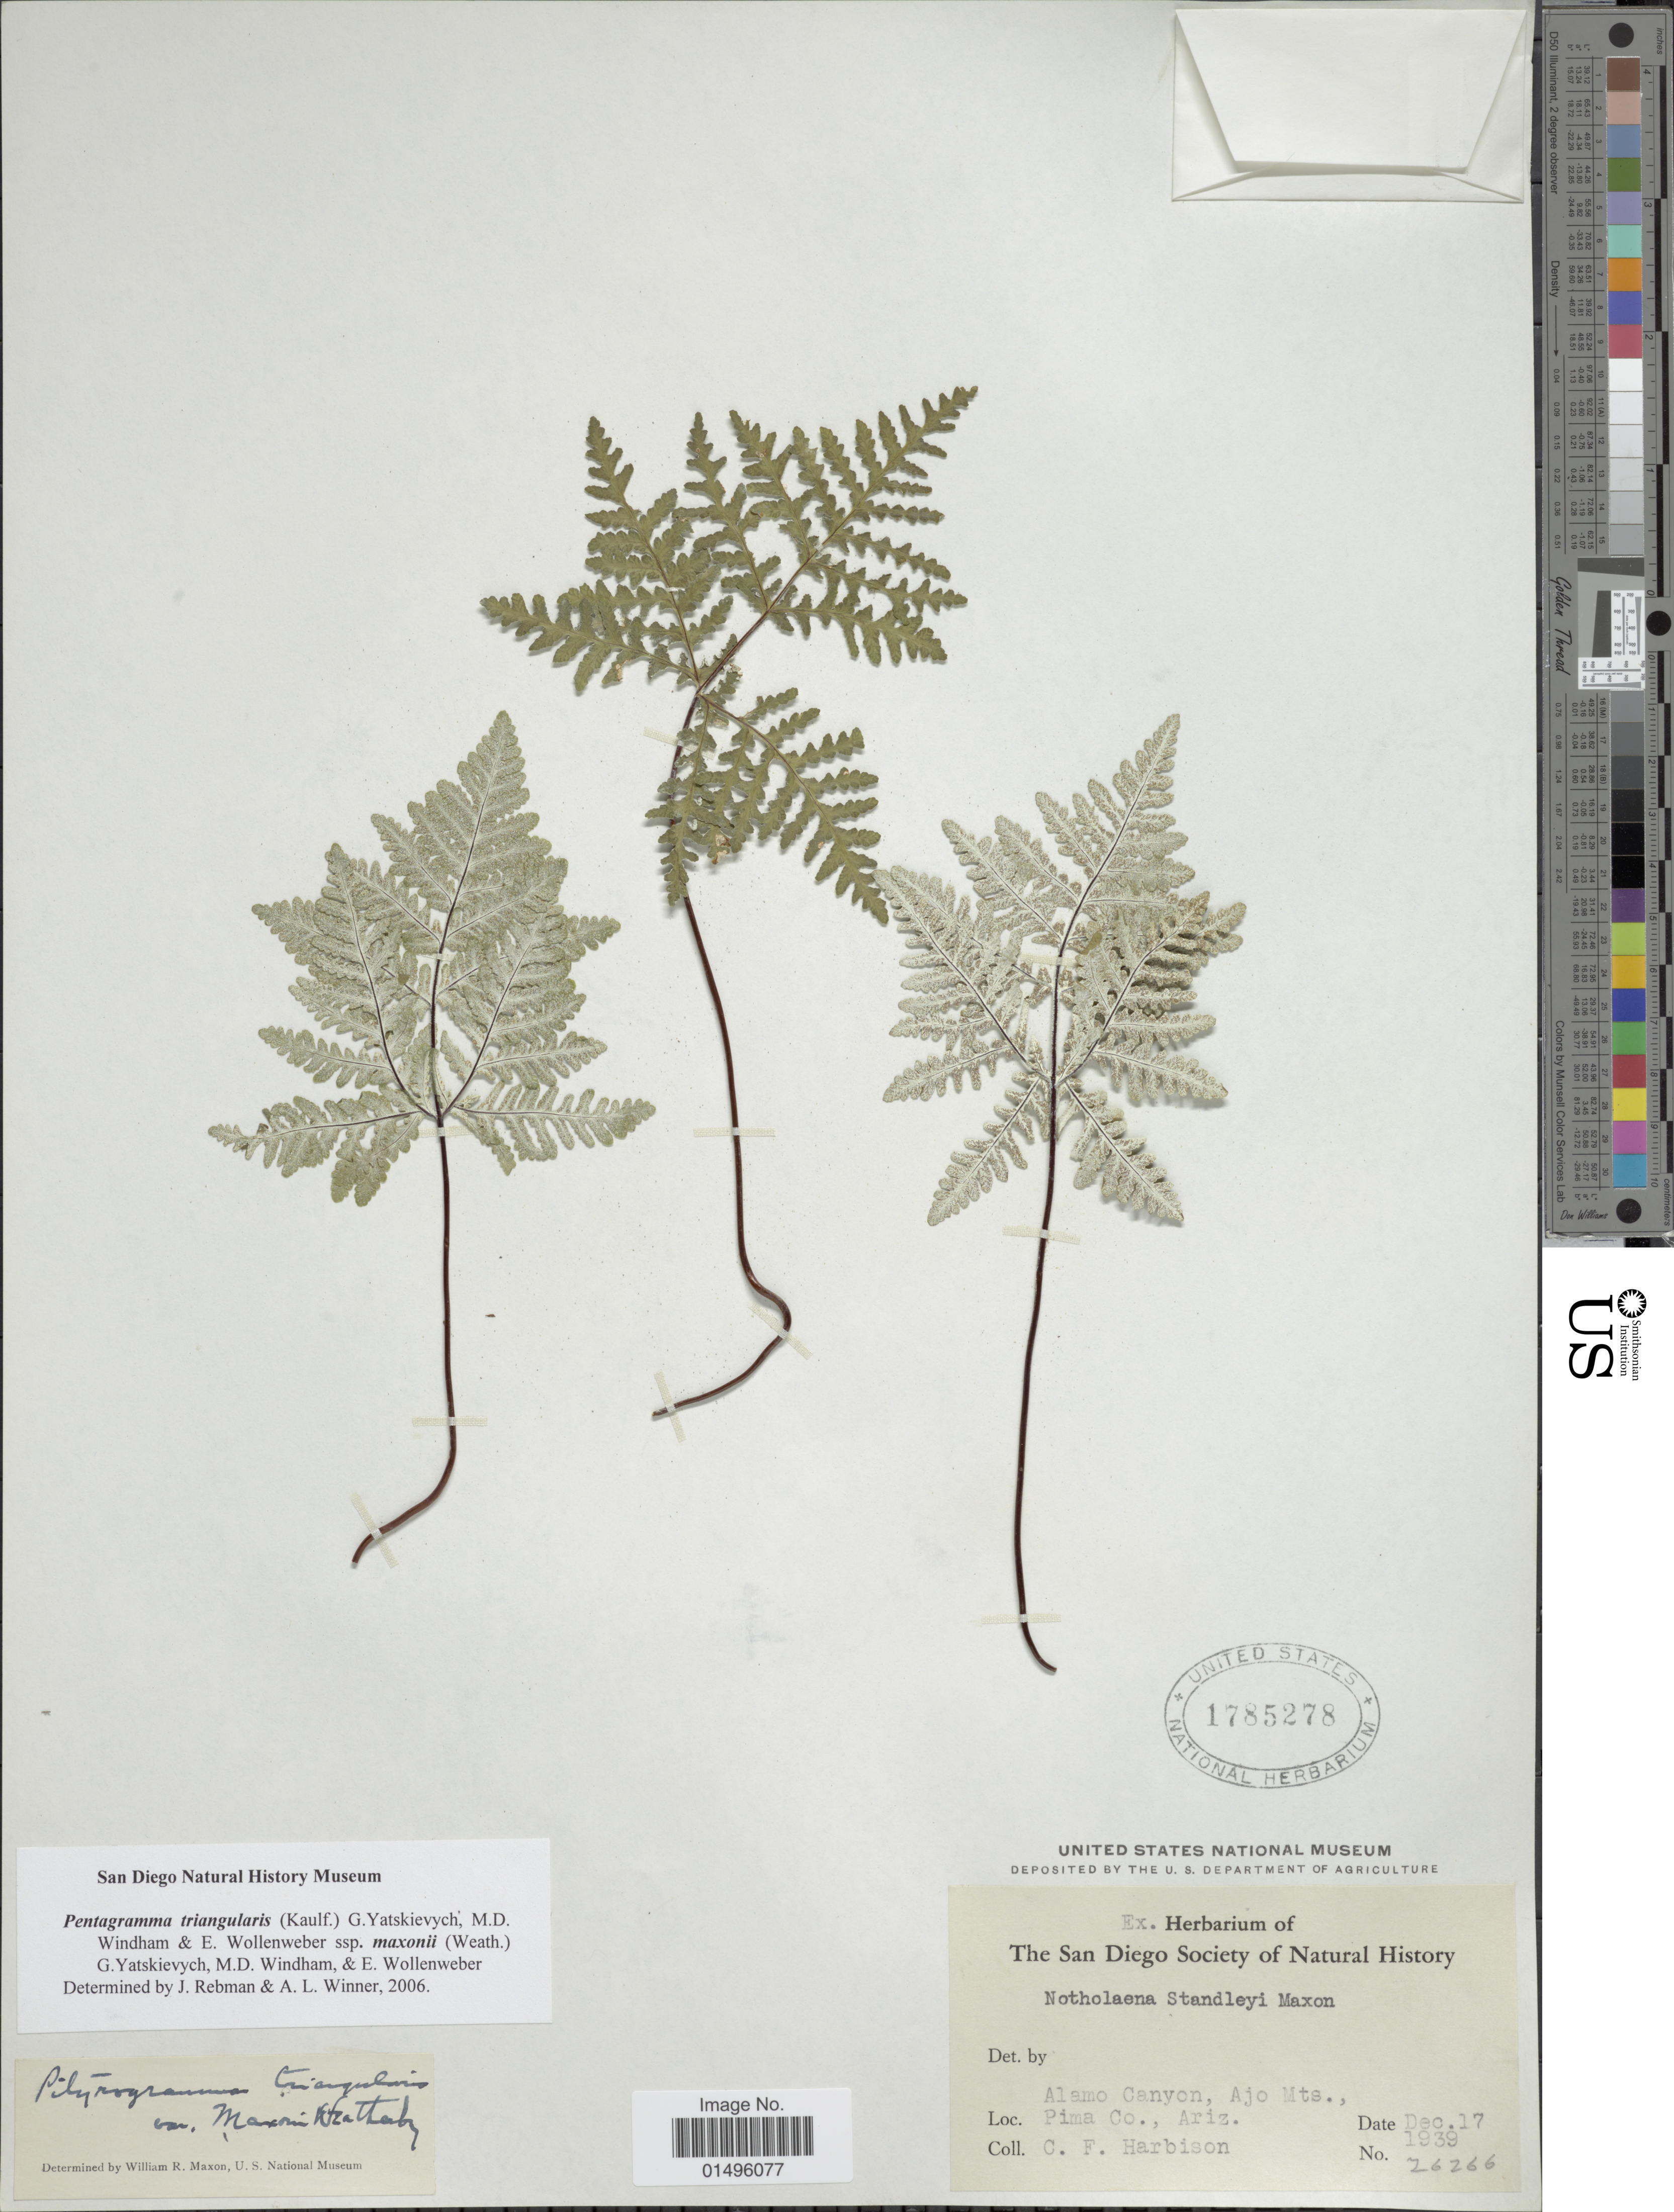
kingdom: Plantae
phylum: Tracheophyta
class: Polypodiopsida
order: Polypodiales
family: Pteridaceae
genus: Pentagramma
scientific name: Pentagramma maxonii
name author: (Weath.) Schuettp. & Windham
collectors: C. F. Harbison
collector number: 26266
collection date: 1939-12-17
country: United States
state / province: Arizona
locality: Arizona, Alamo Canyon, Ajo Mts., Pima Co.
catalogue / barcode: US 1785278